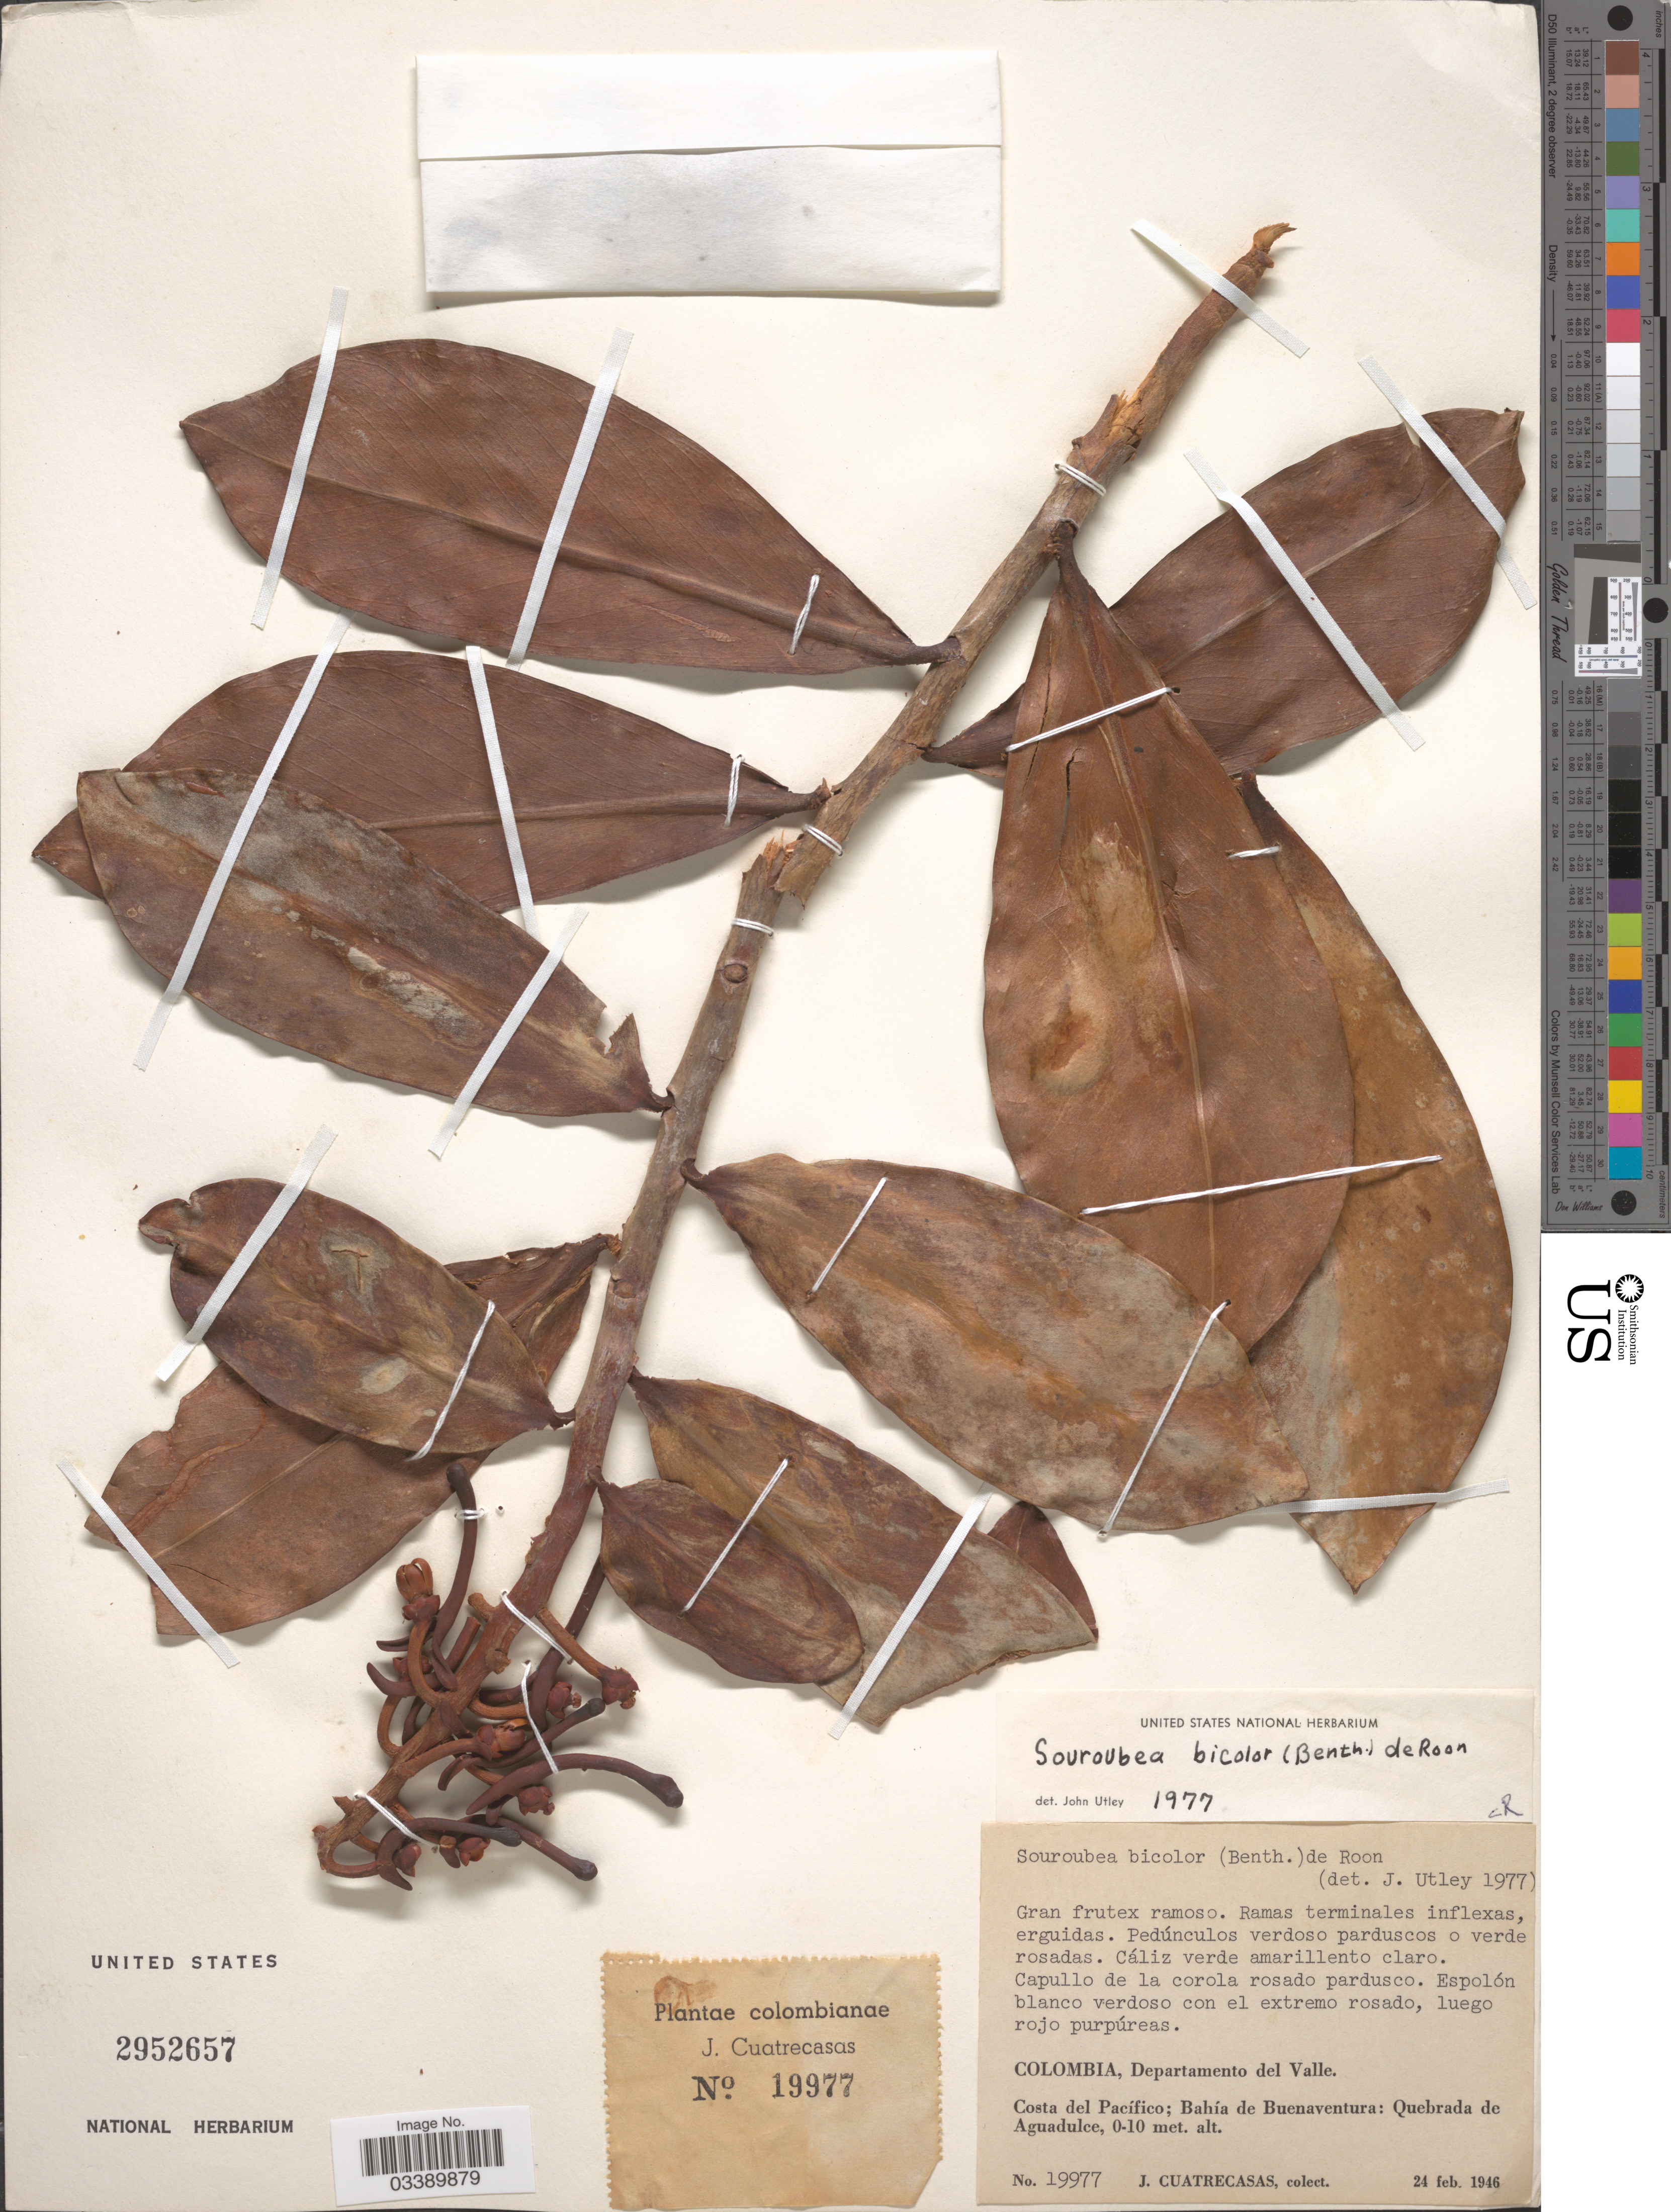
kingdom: Plantae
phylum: Tracheophyta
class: Magnoliopsida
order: Ericales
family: Marcgraviaceae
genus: Souroubea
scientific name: Souroubea bicolor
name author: (Benth.) de Roon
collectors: J. Cuatrecasas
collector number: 19977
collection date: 1946-02-24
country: Colombia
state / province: Valle del Cauca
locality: Departamento del Valle. Costa del Pacífico; Bahía de Buenaventura: Quebrada de Aguadulce.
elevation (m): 0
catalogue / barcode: US 2952657